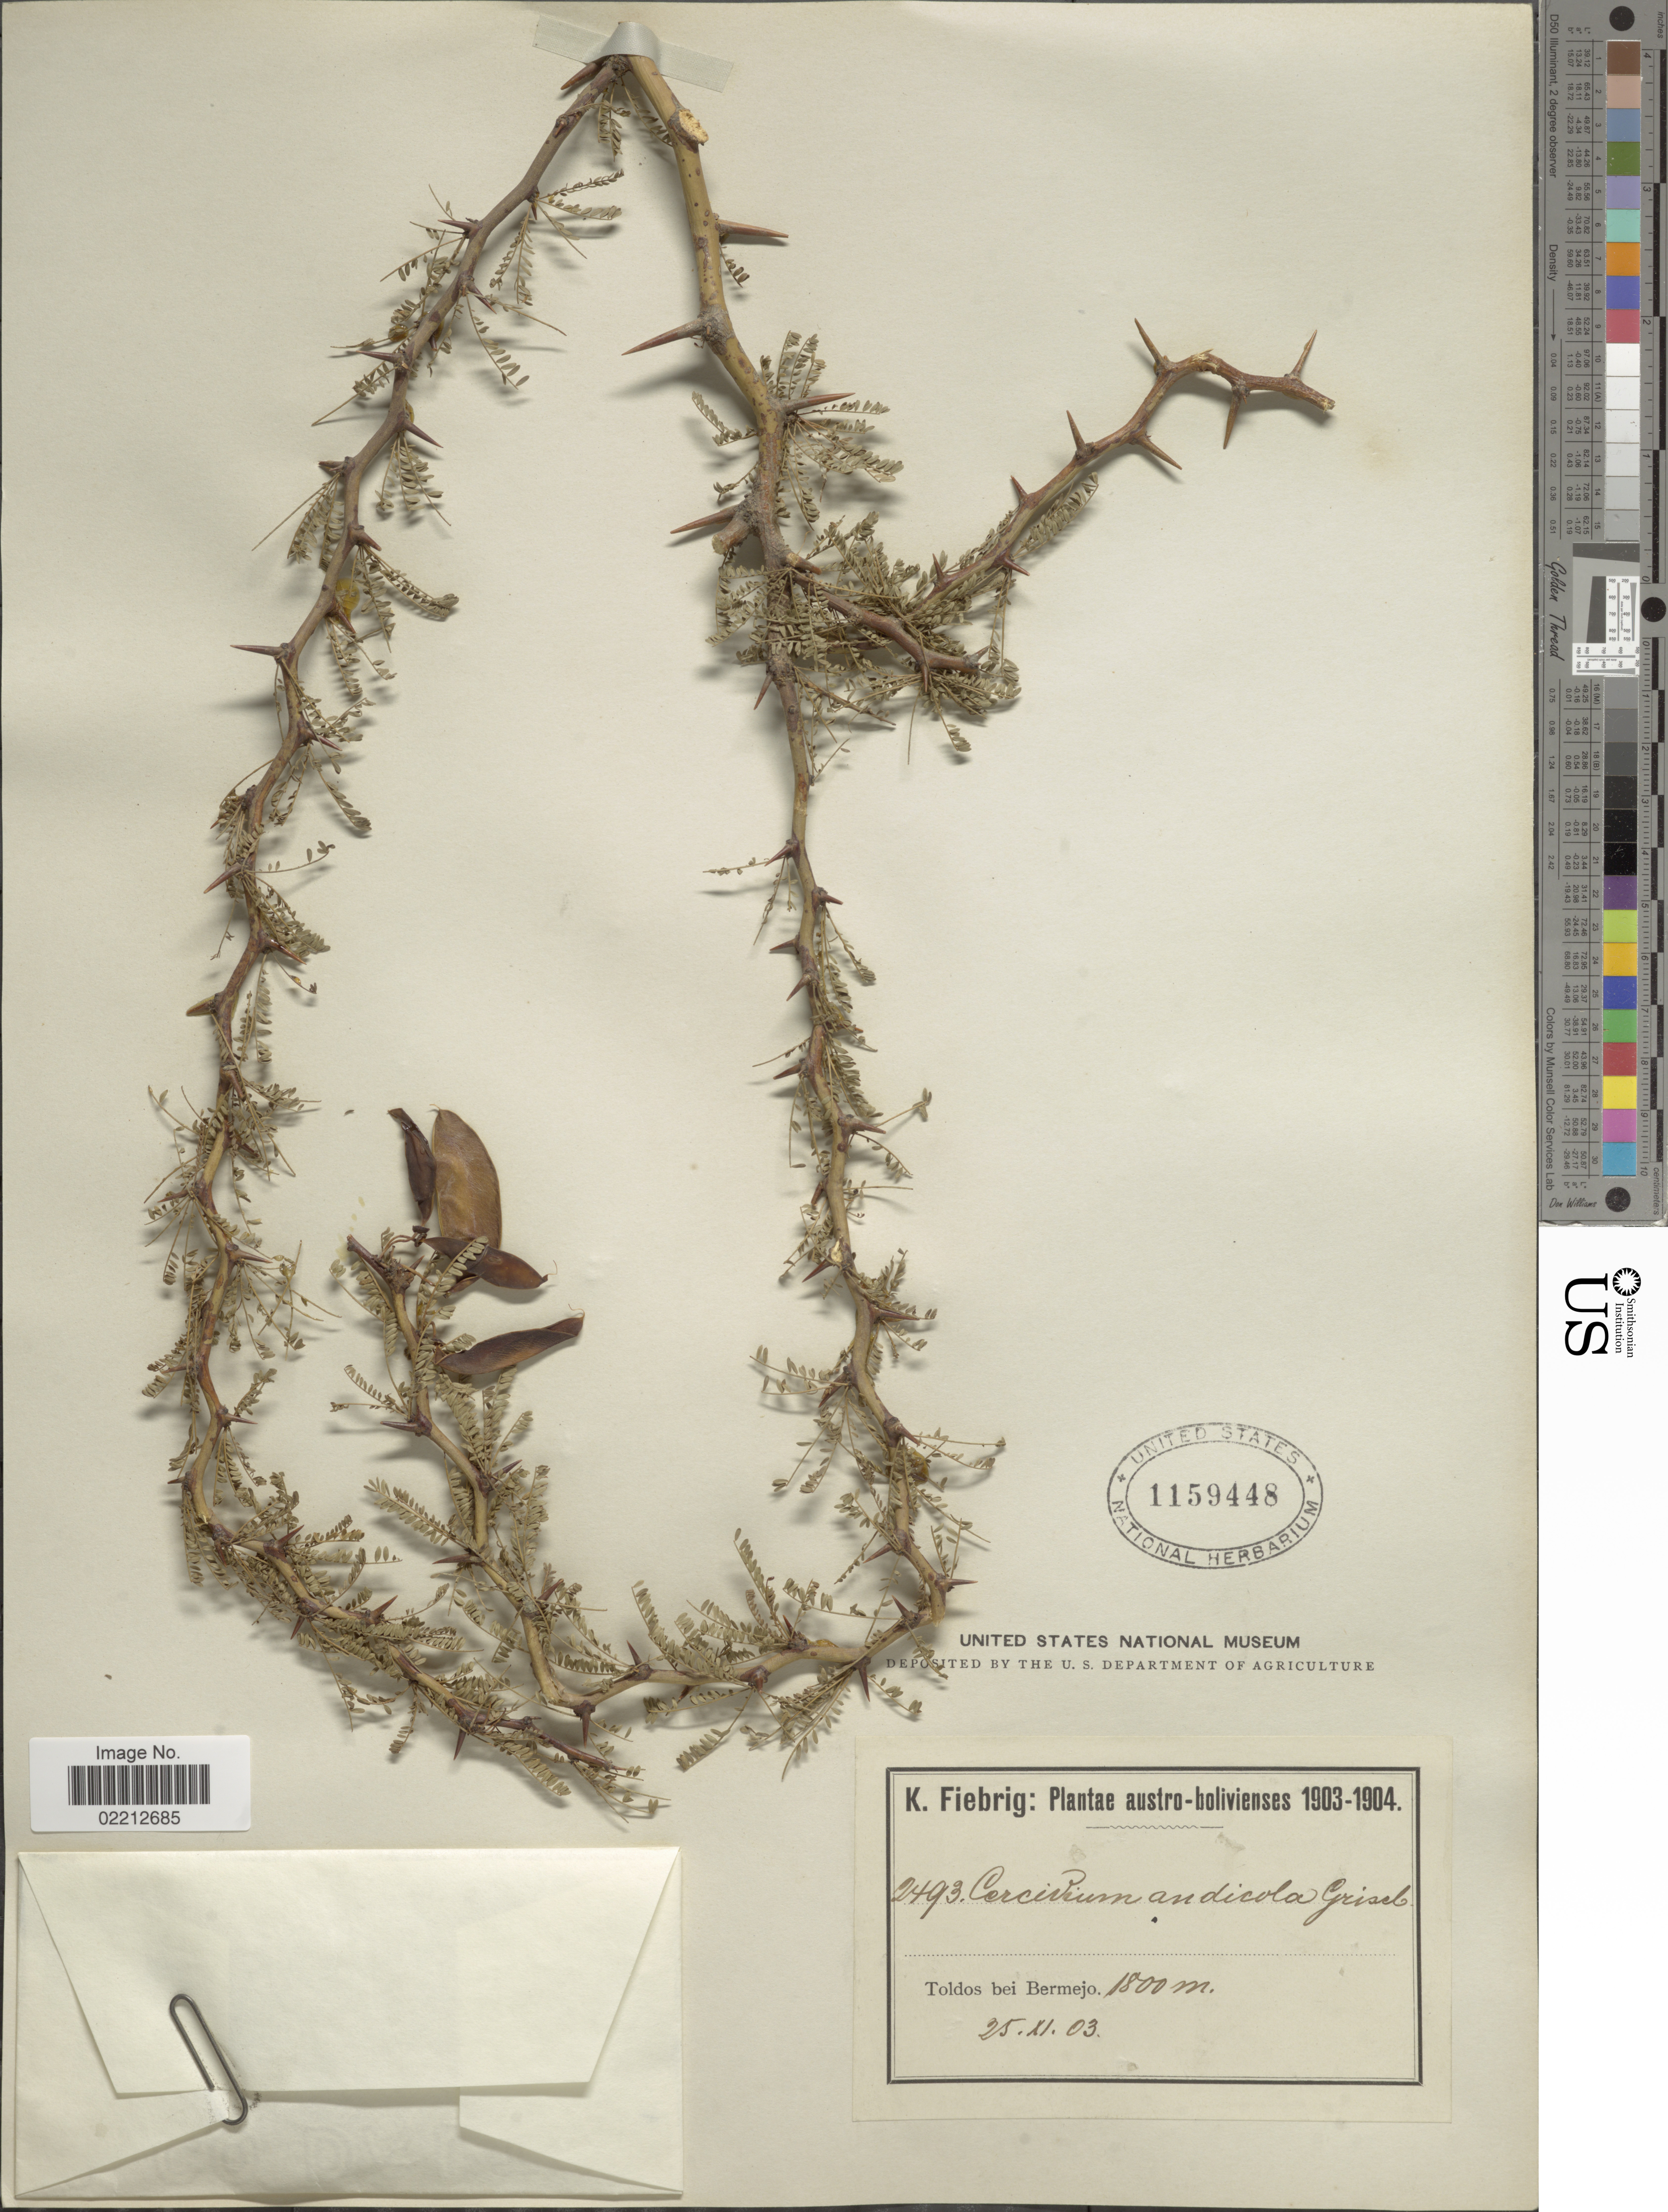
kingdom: Plantae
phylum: Tracheophyta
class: Magnoliopsida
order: Fabales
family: Fabaceae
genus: Parkinsonia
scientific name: Parkinsonia andicola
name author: (Griseb.) Varjão & Mansano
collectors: K. Fiebrig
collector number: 2493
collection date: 1903-11-25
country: Bolivia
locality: Toldos bei Bermejo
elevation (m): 1800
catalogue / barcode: US 1159448